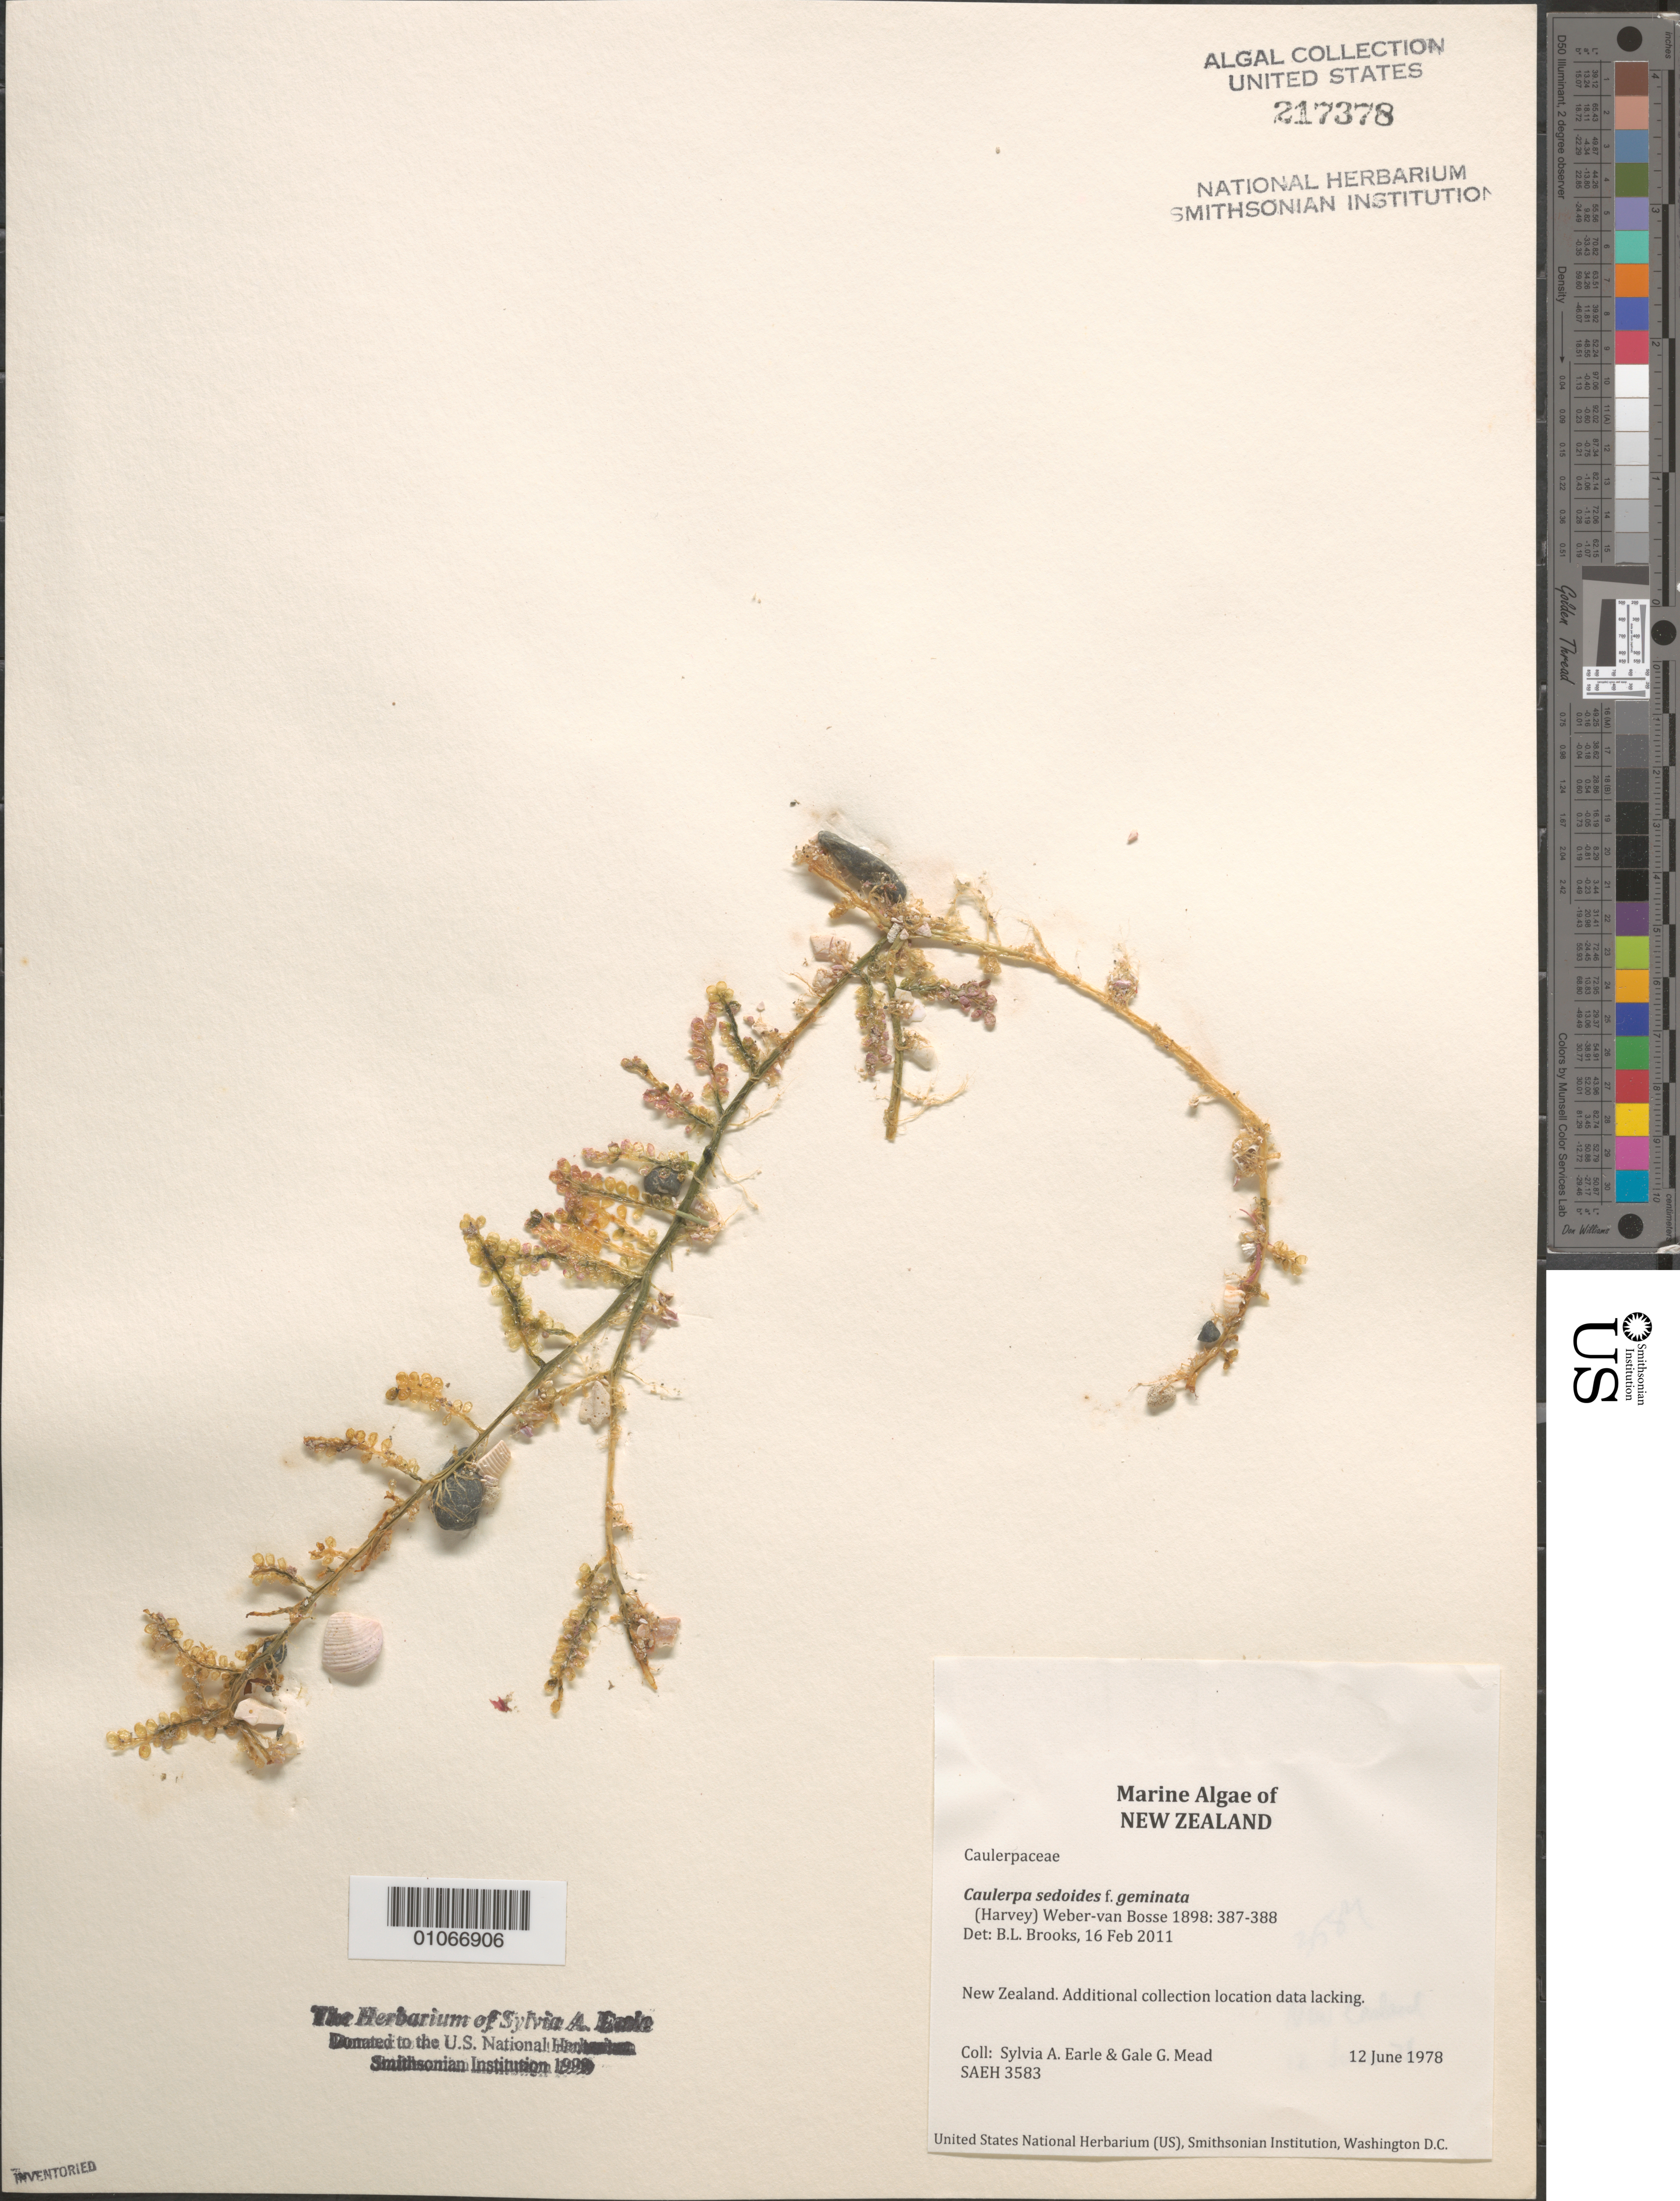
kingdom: Plantae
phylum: Chlorophyta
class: Ulvophyceae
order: Bryopsidales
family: Caulerpaceae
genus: Caulerpa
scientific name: Caulerpa sedoides f. geminata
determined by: Brooks, B. L., (BOT), Smithsonian Institution - National Museum of Natural History (UNITED STATES)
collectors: S. A. Earle & G. Mead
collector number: SAEH 3583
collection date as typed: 12 Jun 1978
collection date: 1978-06-12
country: New Zealand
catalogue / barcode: US 217378